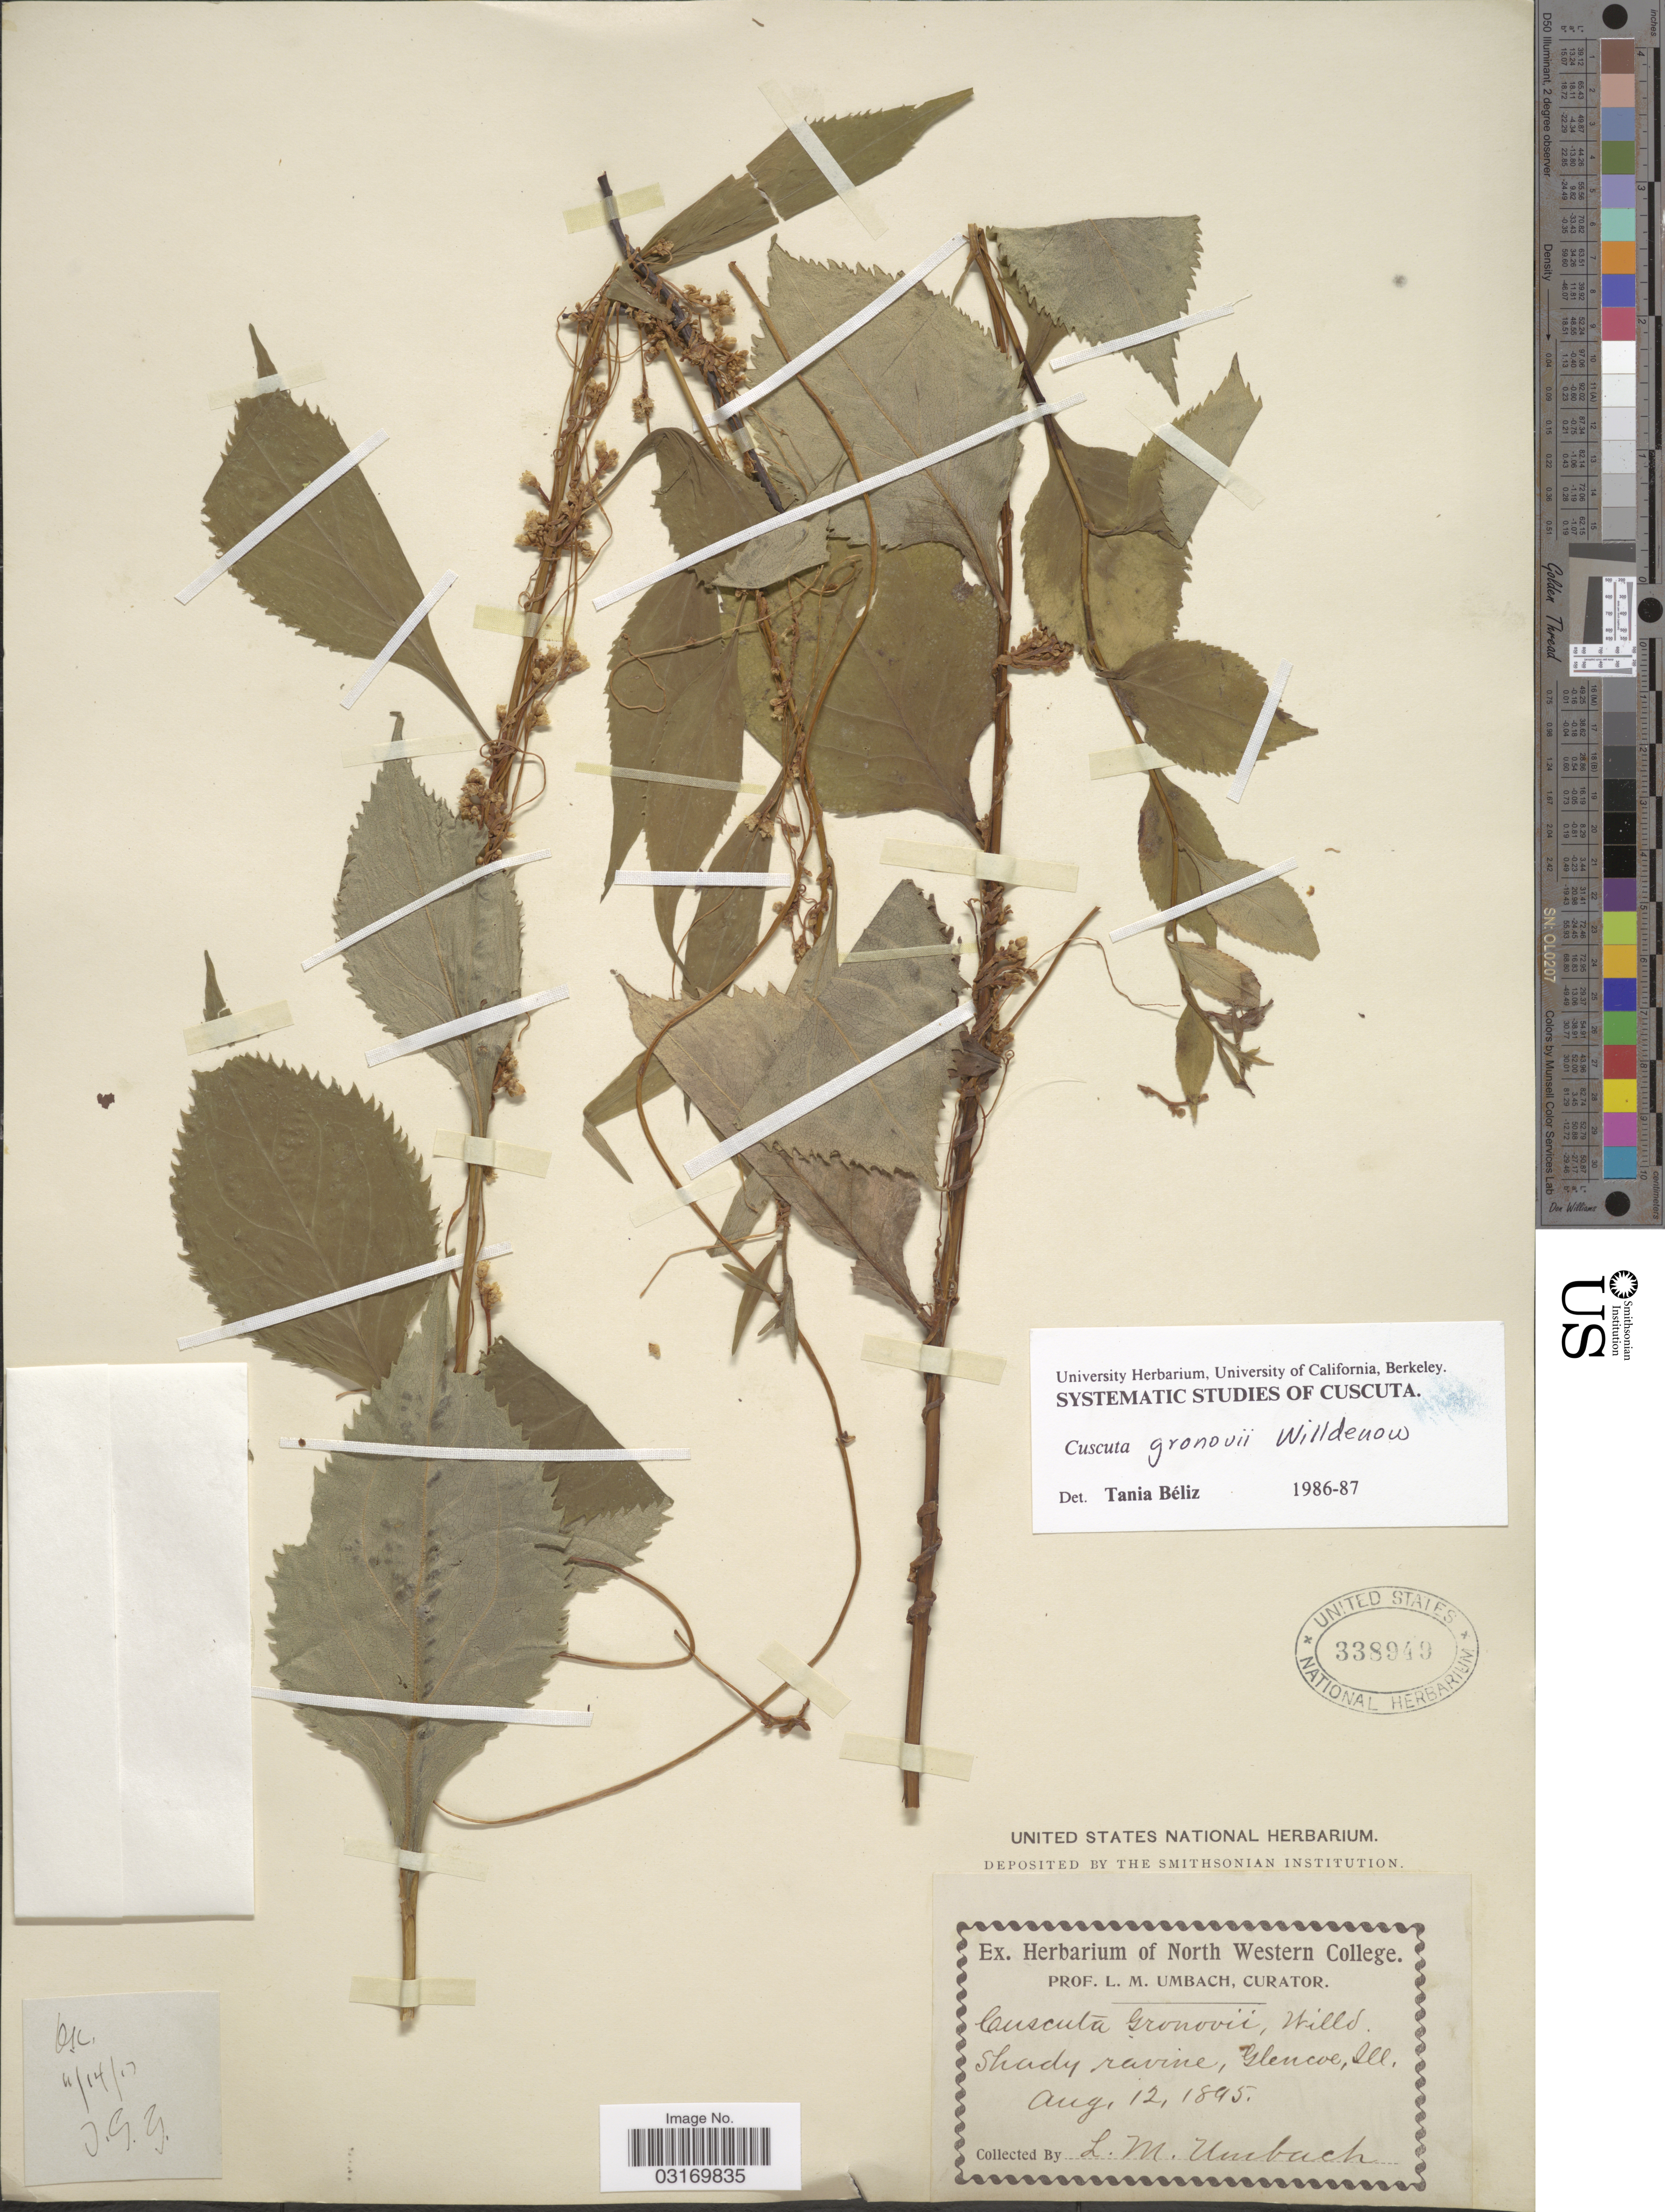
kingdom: Plantae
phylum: Tracheophyta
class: Magnoliopsida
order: Solanales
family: Convolvulaceae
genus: Cuscuta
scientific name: Cuscuta gronovii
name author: Willd. ex Schult.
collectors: L. M. Umbach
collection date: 1895-08-12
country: United States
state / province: Illinois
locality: Shady ravine, Glencoe.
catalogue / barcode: US 338949